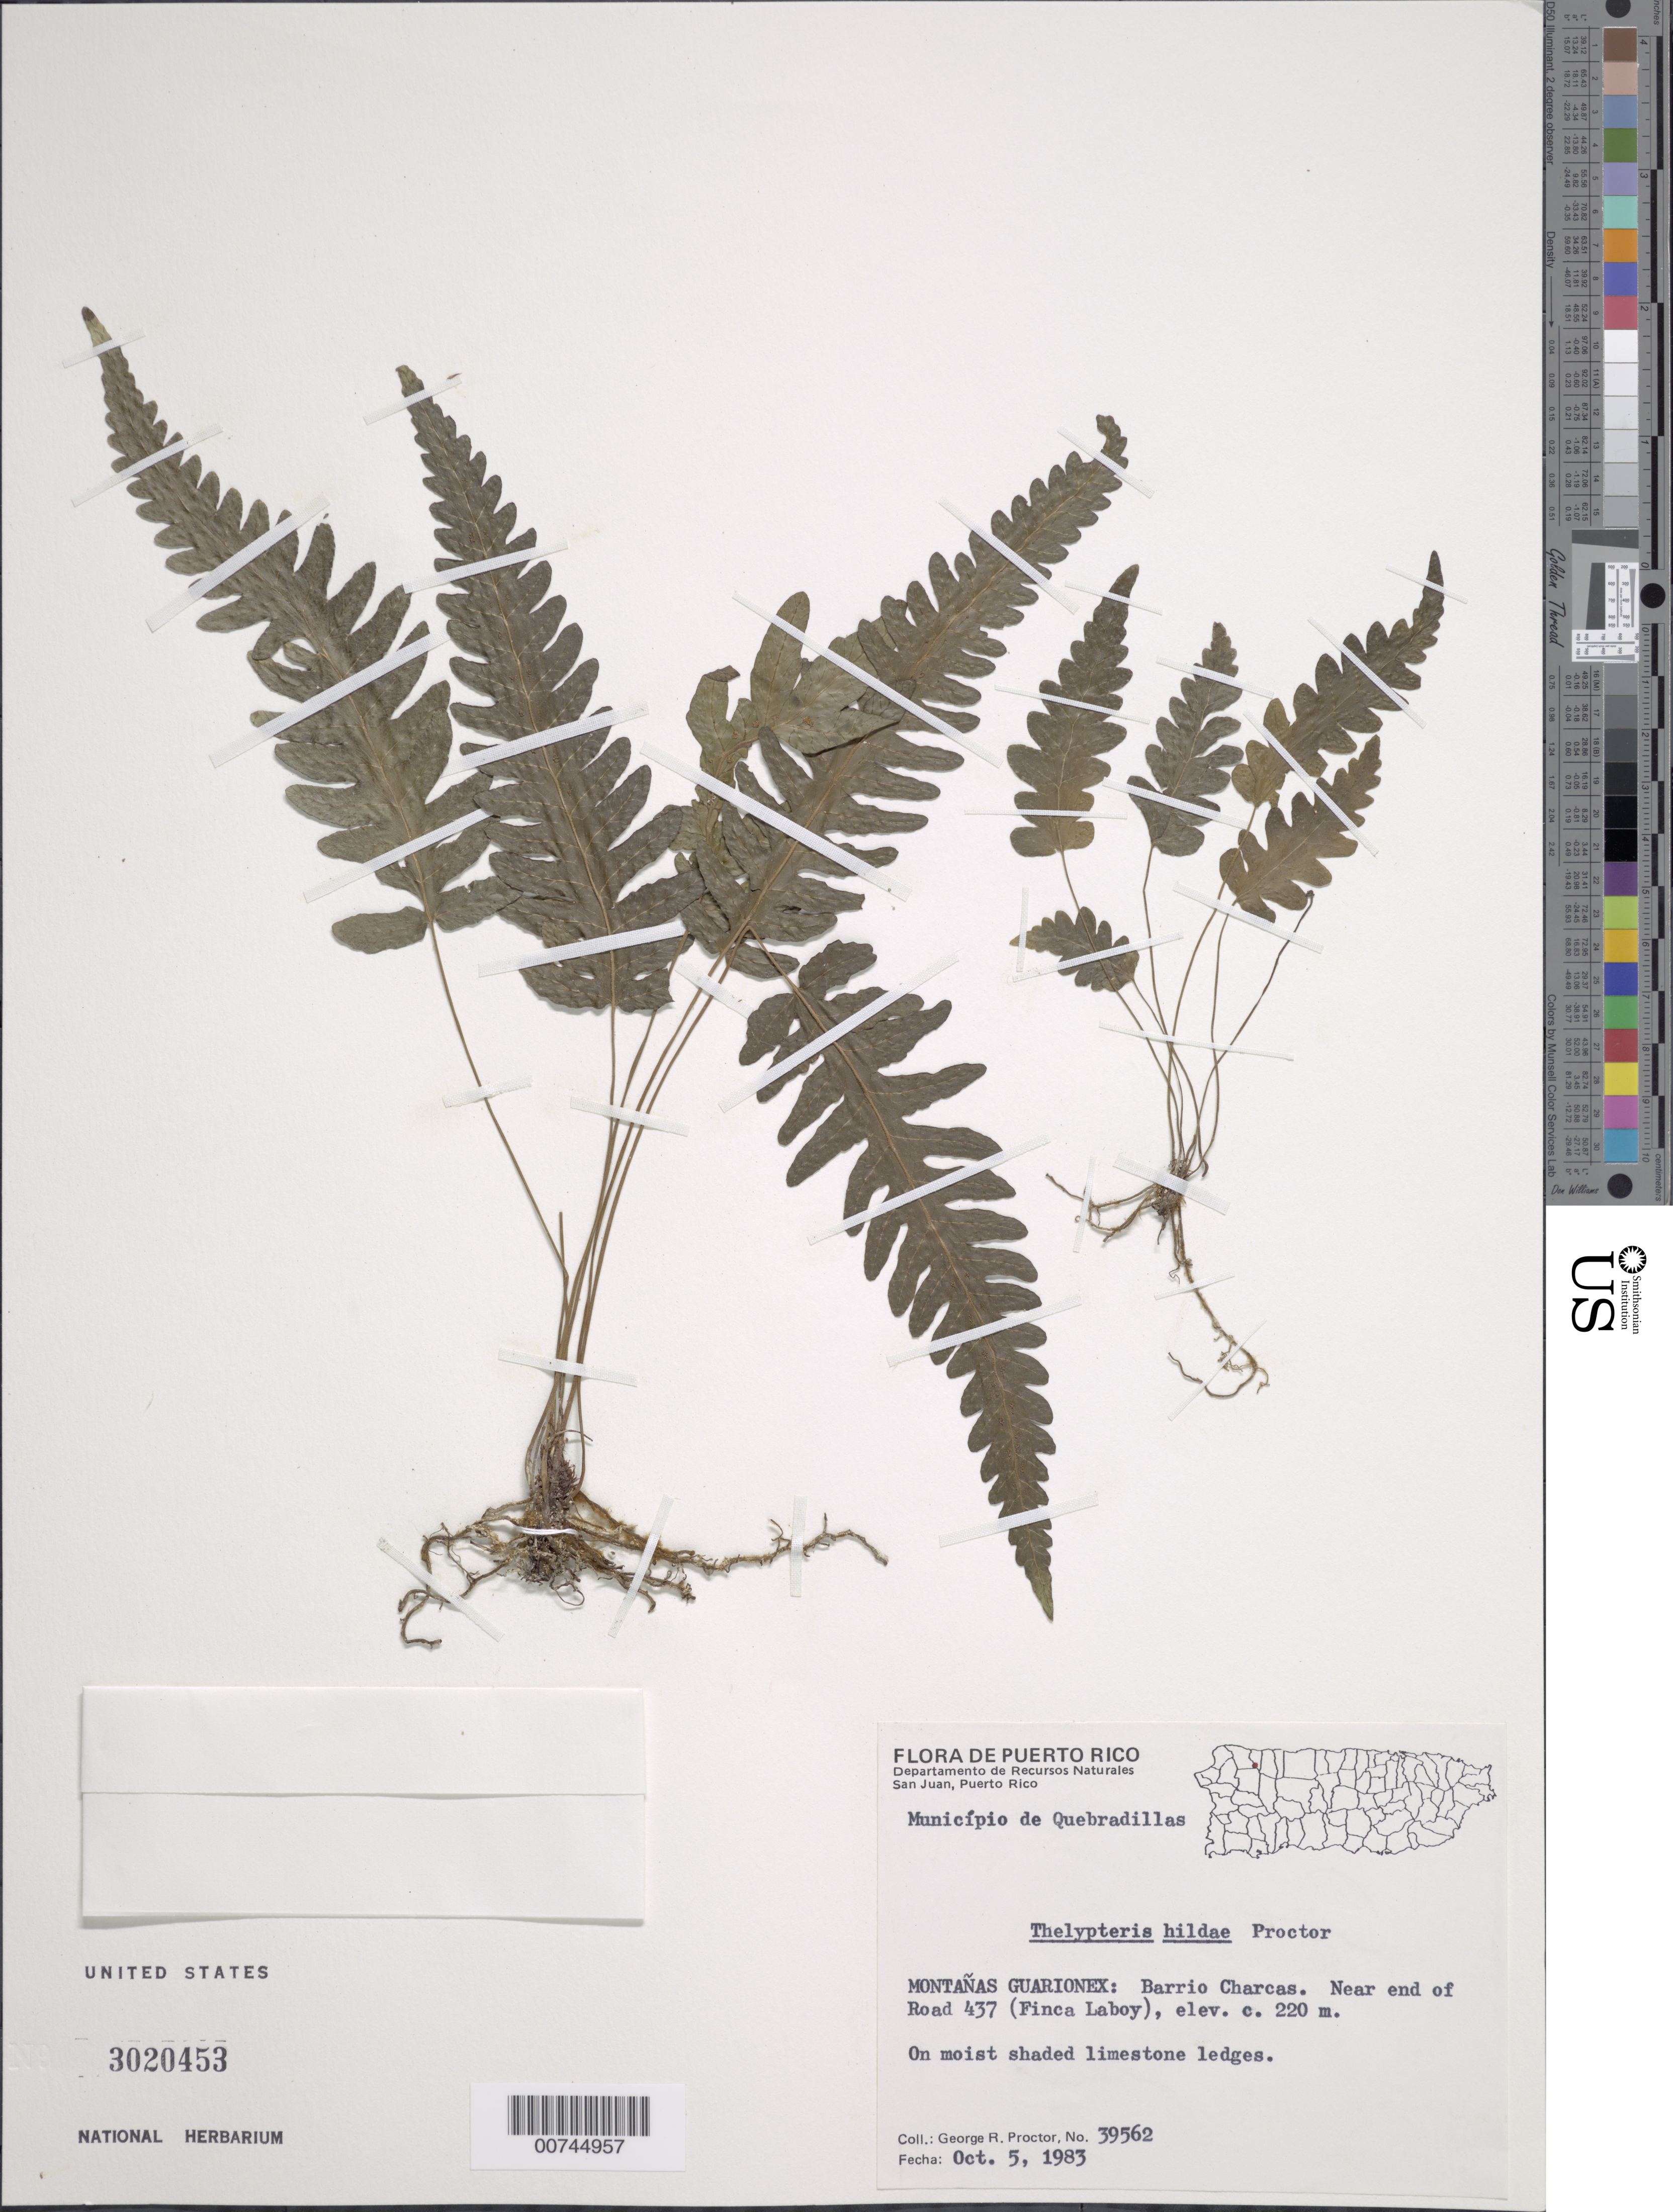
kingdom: Plantae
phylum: Tracheophyta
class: Polypodiopsida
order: Polypodiales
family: Thelypteridaceae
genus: Goniopteris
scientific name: Goniopteris hildae (Proctor) comb. nov., ined 2015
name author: (Proctor)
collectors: G. R. Proctor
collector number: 39562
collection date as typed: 05 Oct 1983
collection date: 1983-10-05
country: Puerto Rico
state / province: Quebradillas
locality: Montañas Guarionex: Barrio Charcas. Near end of Road 437 (Finca Laboy). Municipio de Quebradillas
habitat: On moist shaded limestone ledges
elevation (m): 220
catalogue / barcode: US 3020453